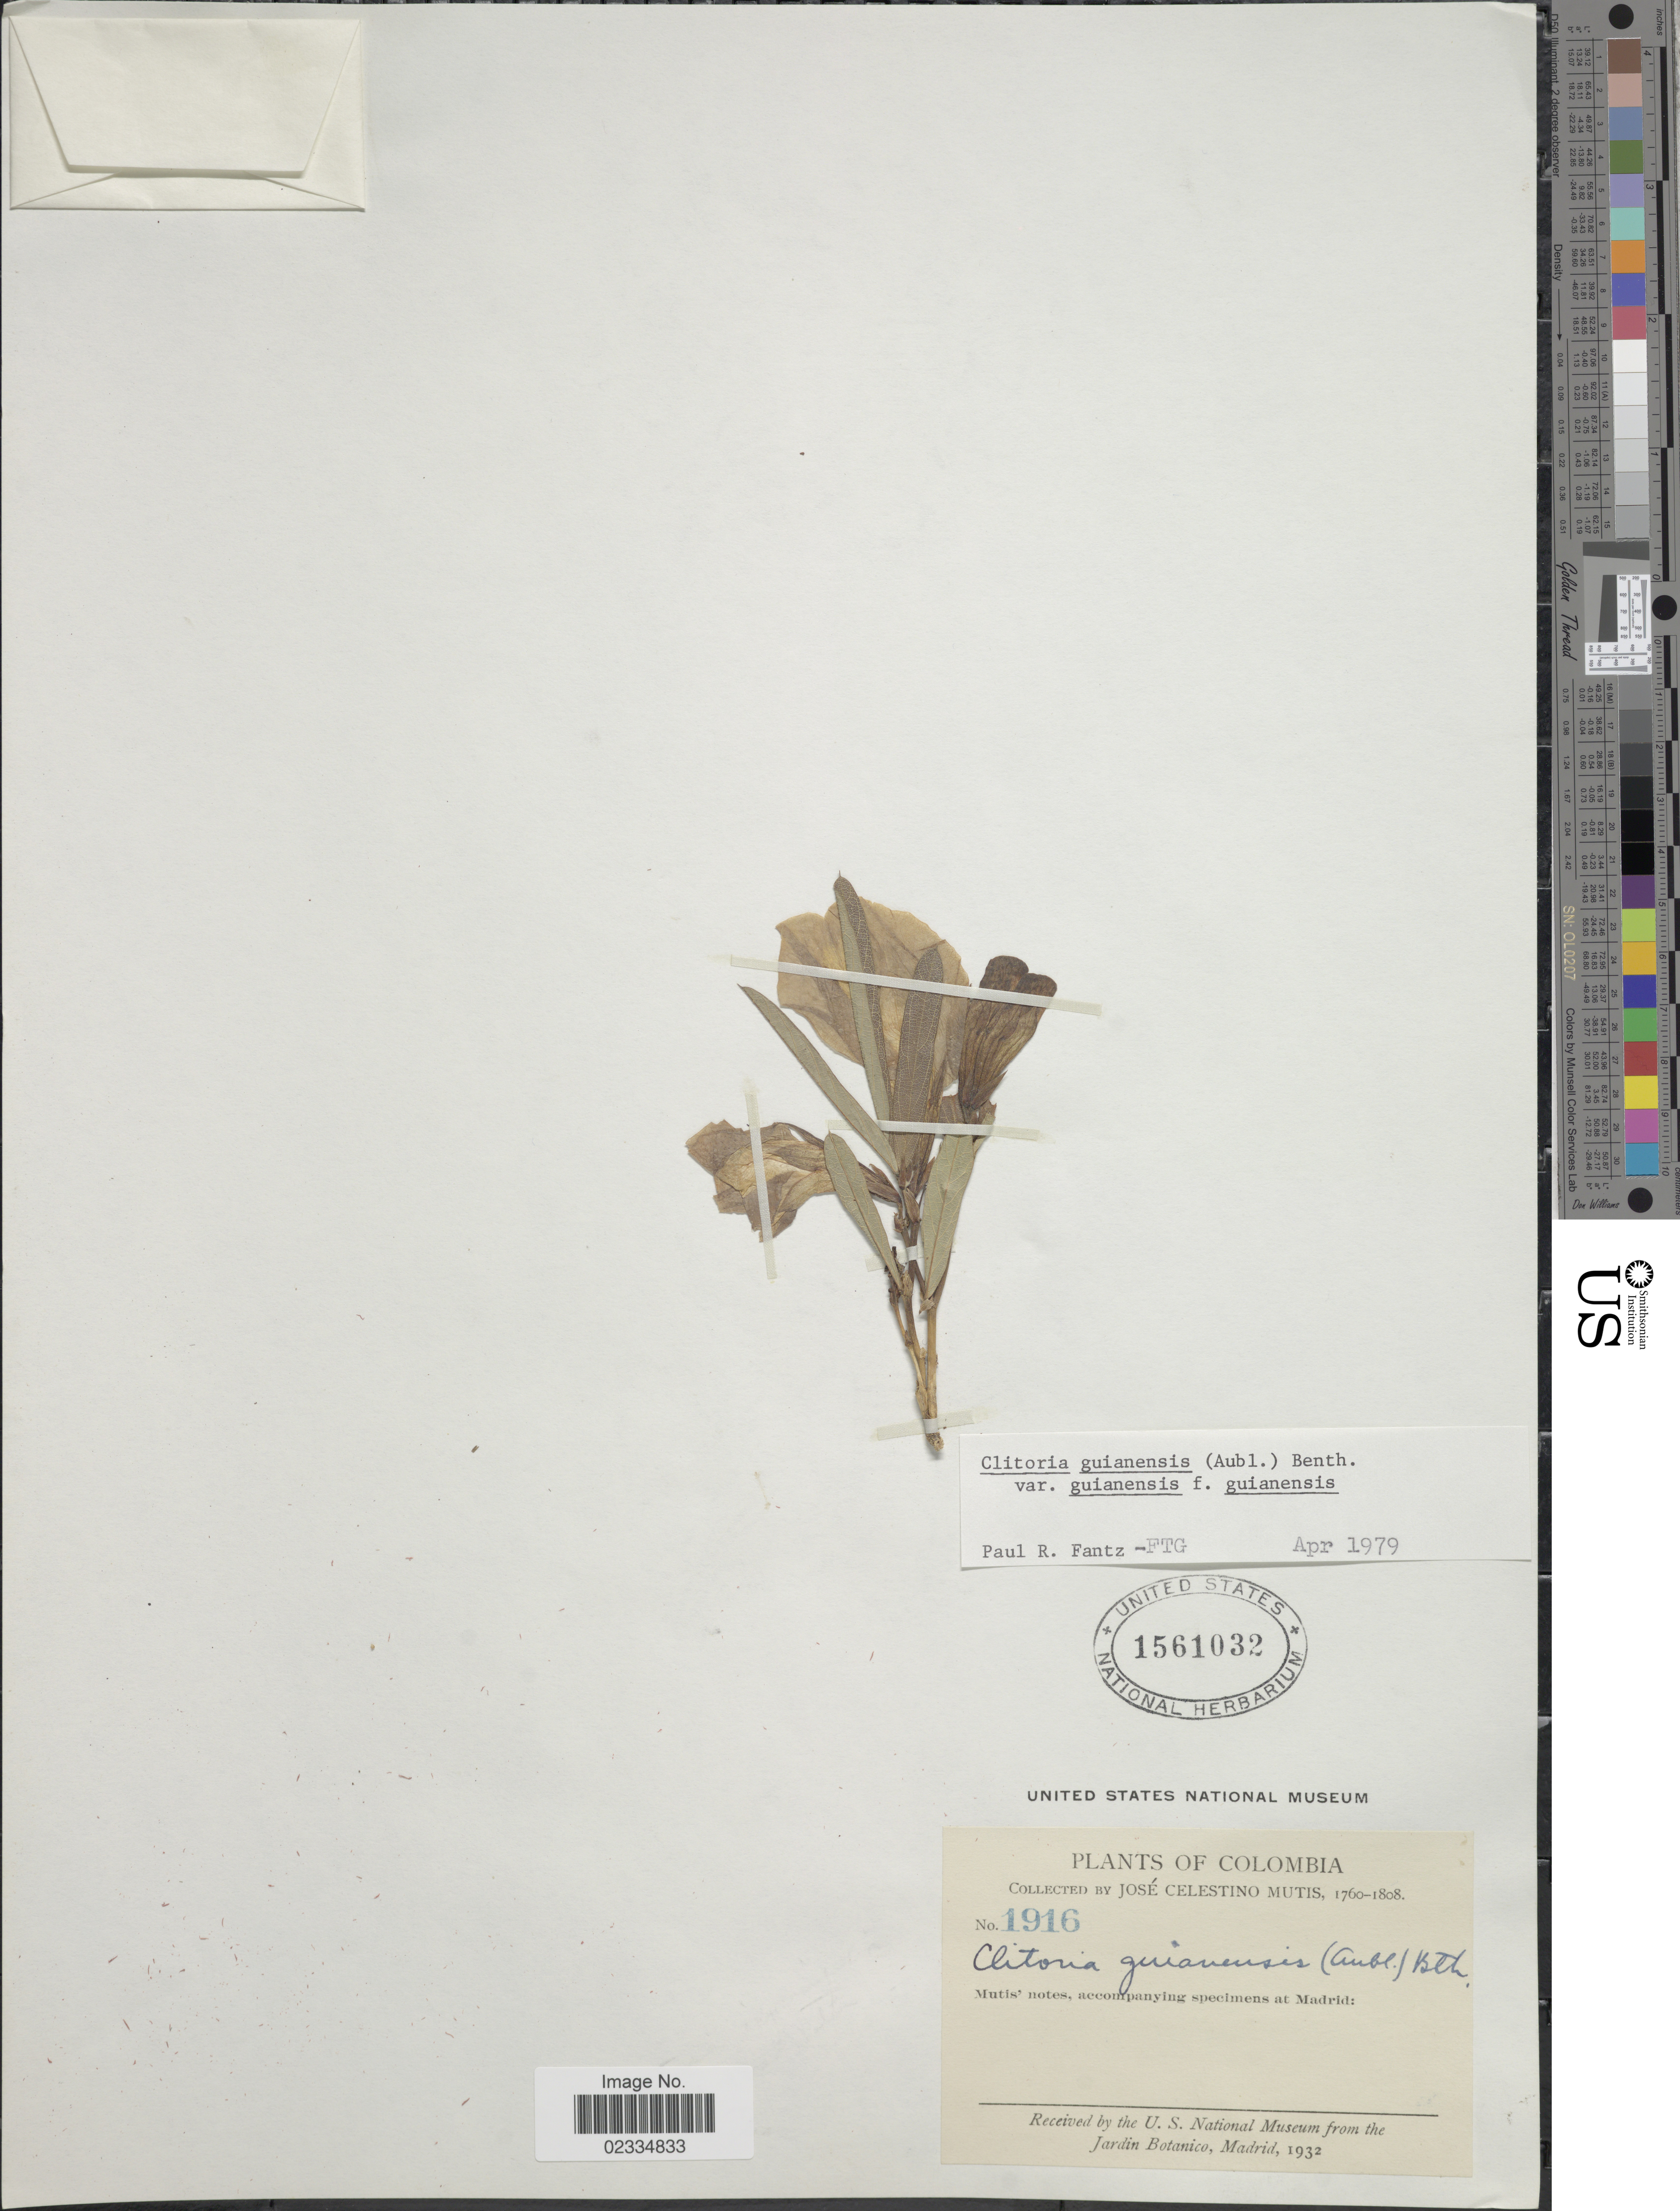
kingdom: Plantae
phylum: Tracheophyta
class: Magnoliopsida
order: Fabales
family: Fabaceae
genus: Clitoria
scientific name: Clitoria guianensis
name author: (Aubl.) Benth.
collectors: J. C. B. Mutis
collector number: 1916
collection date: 1760/1808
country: Colombia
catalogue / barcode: US 1561032